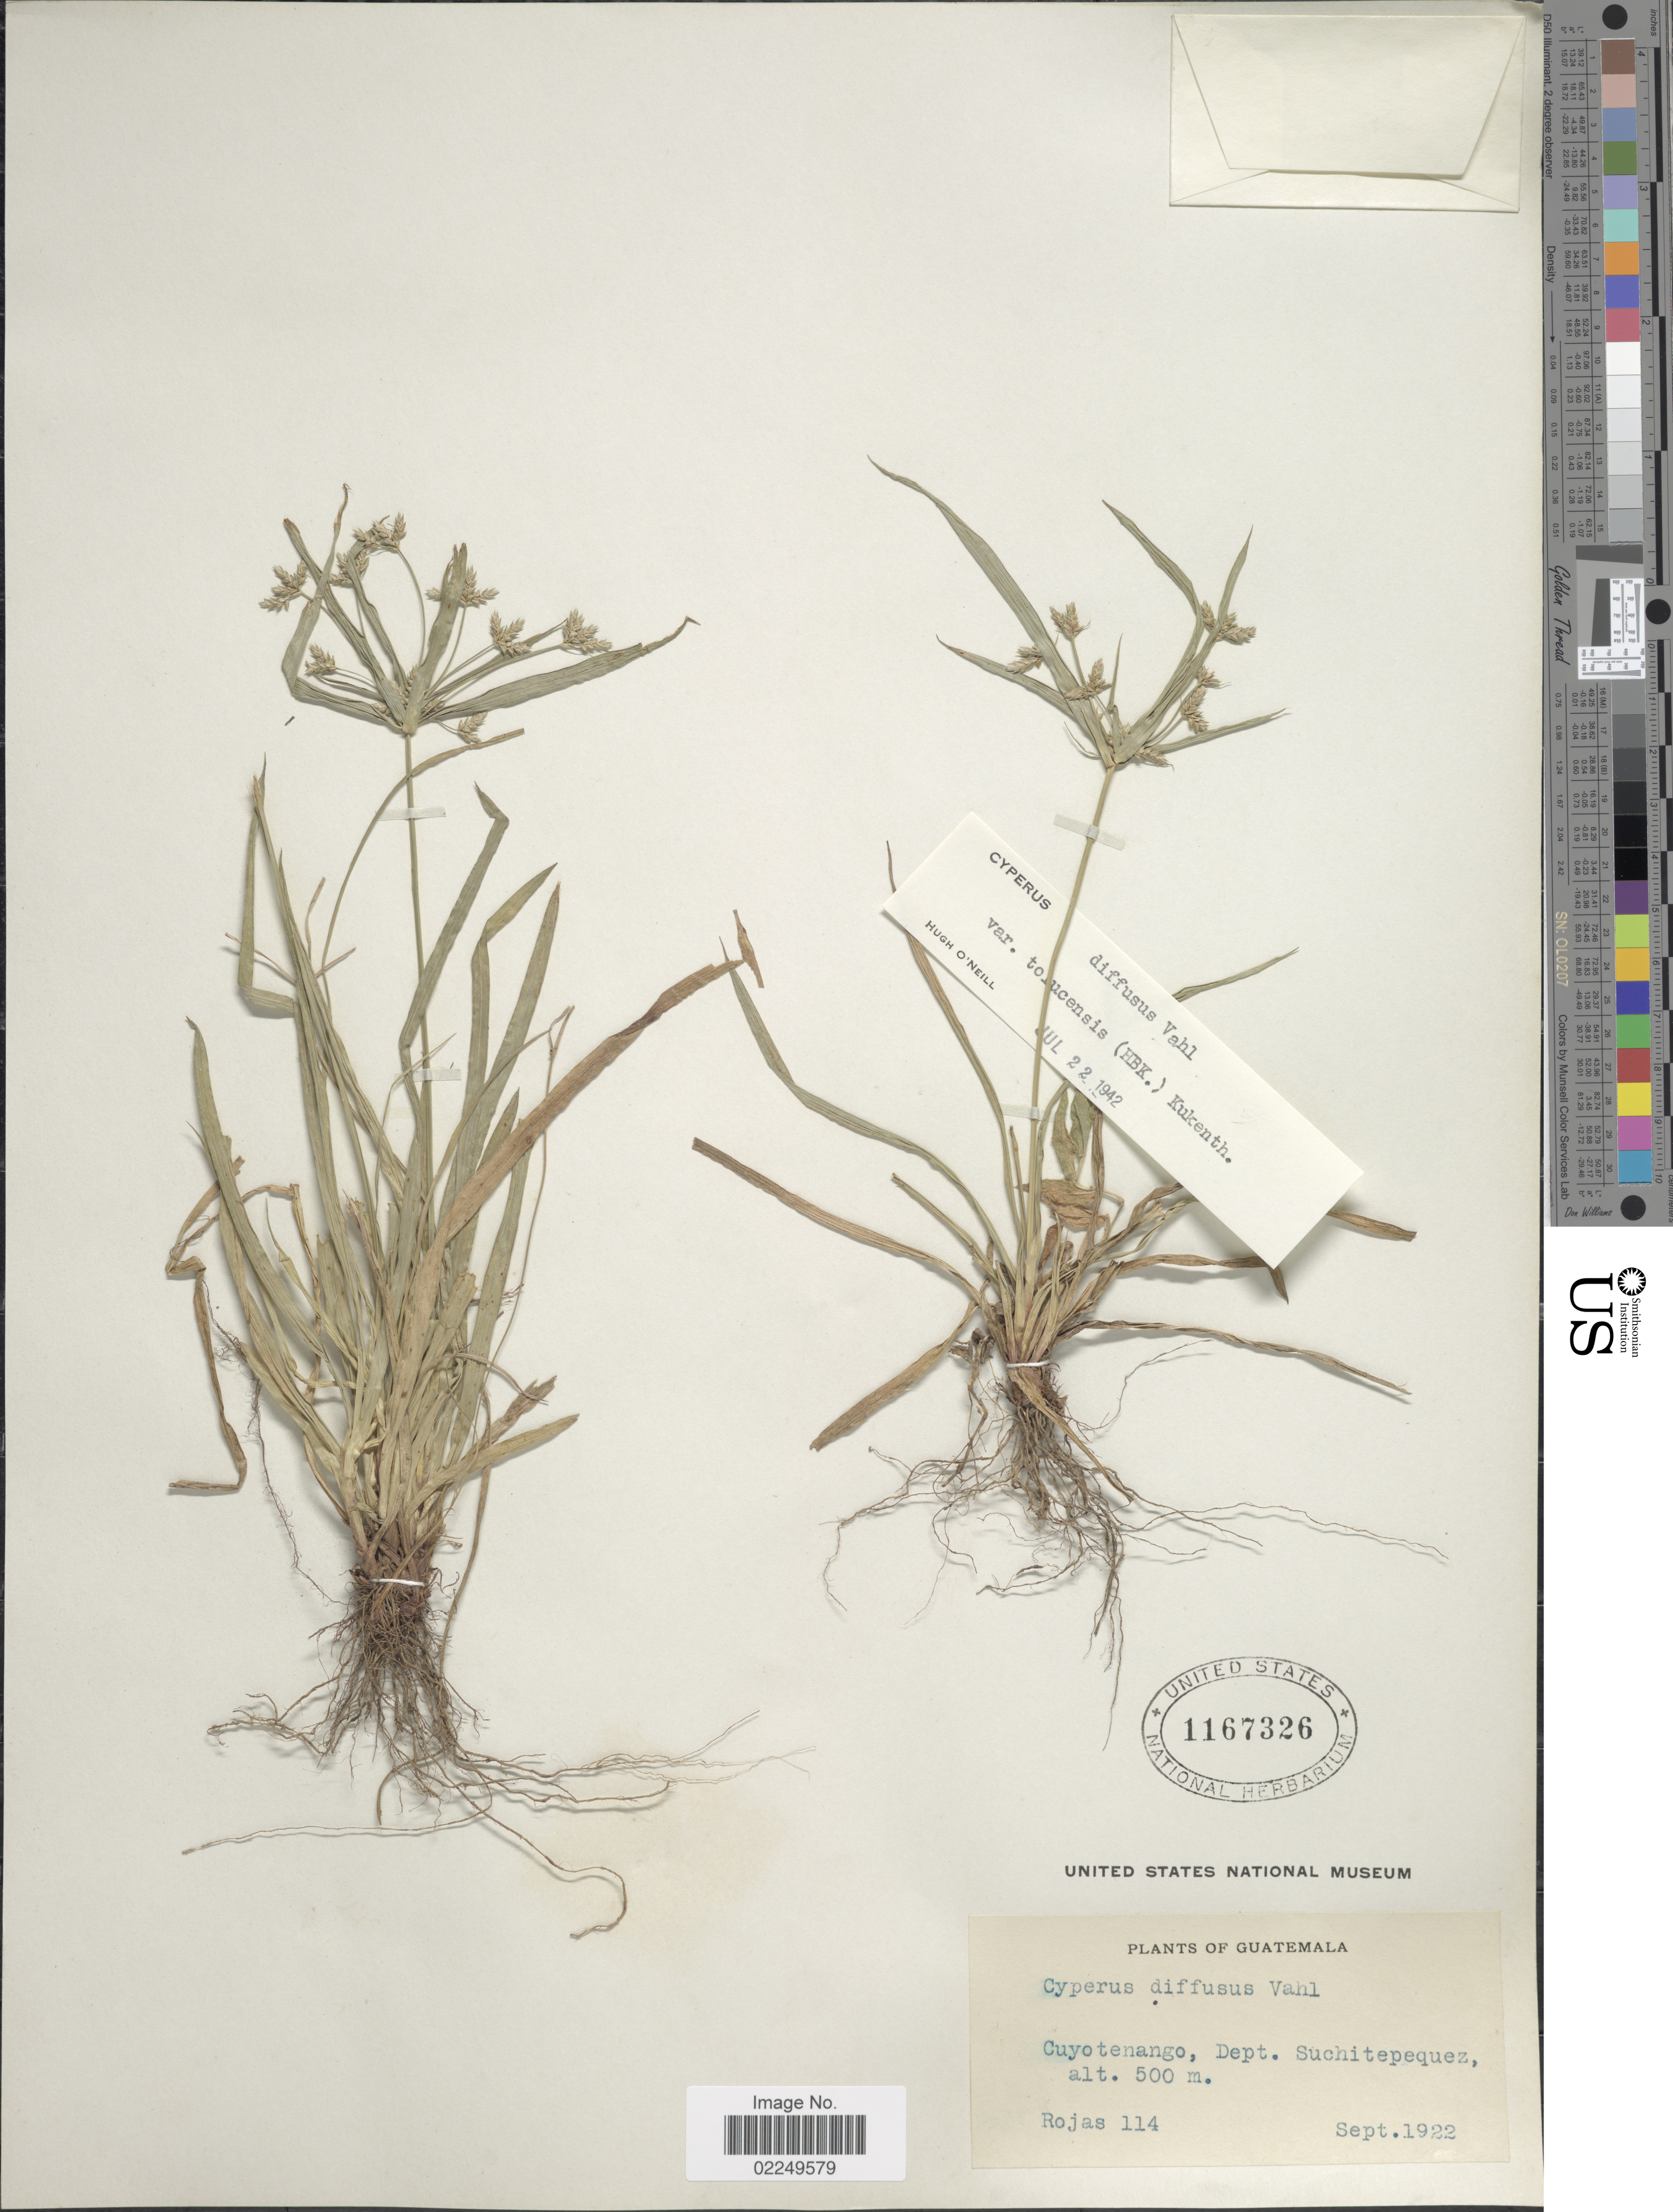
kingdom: Plantae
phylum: Tracheophyta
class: Liliopsida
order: Poales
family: Cyperaceae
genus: Cyperus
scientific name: Cyperus laxus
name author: Lam.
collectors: Rojas, --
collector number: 114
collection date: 1922-09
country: Guatemala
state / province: Suchitepéquez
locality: Cuyotenango, Dept. Suchitepequez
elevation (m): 500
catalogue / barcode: US 1167326